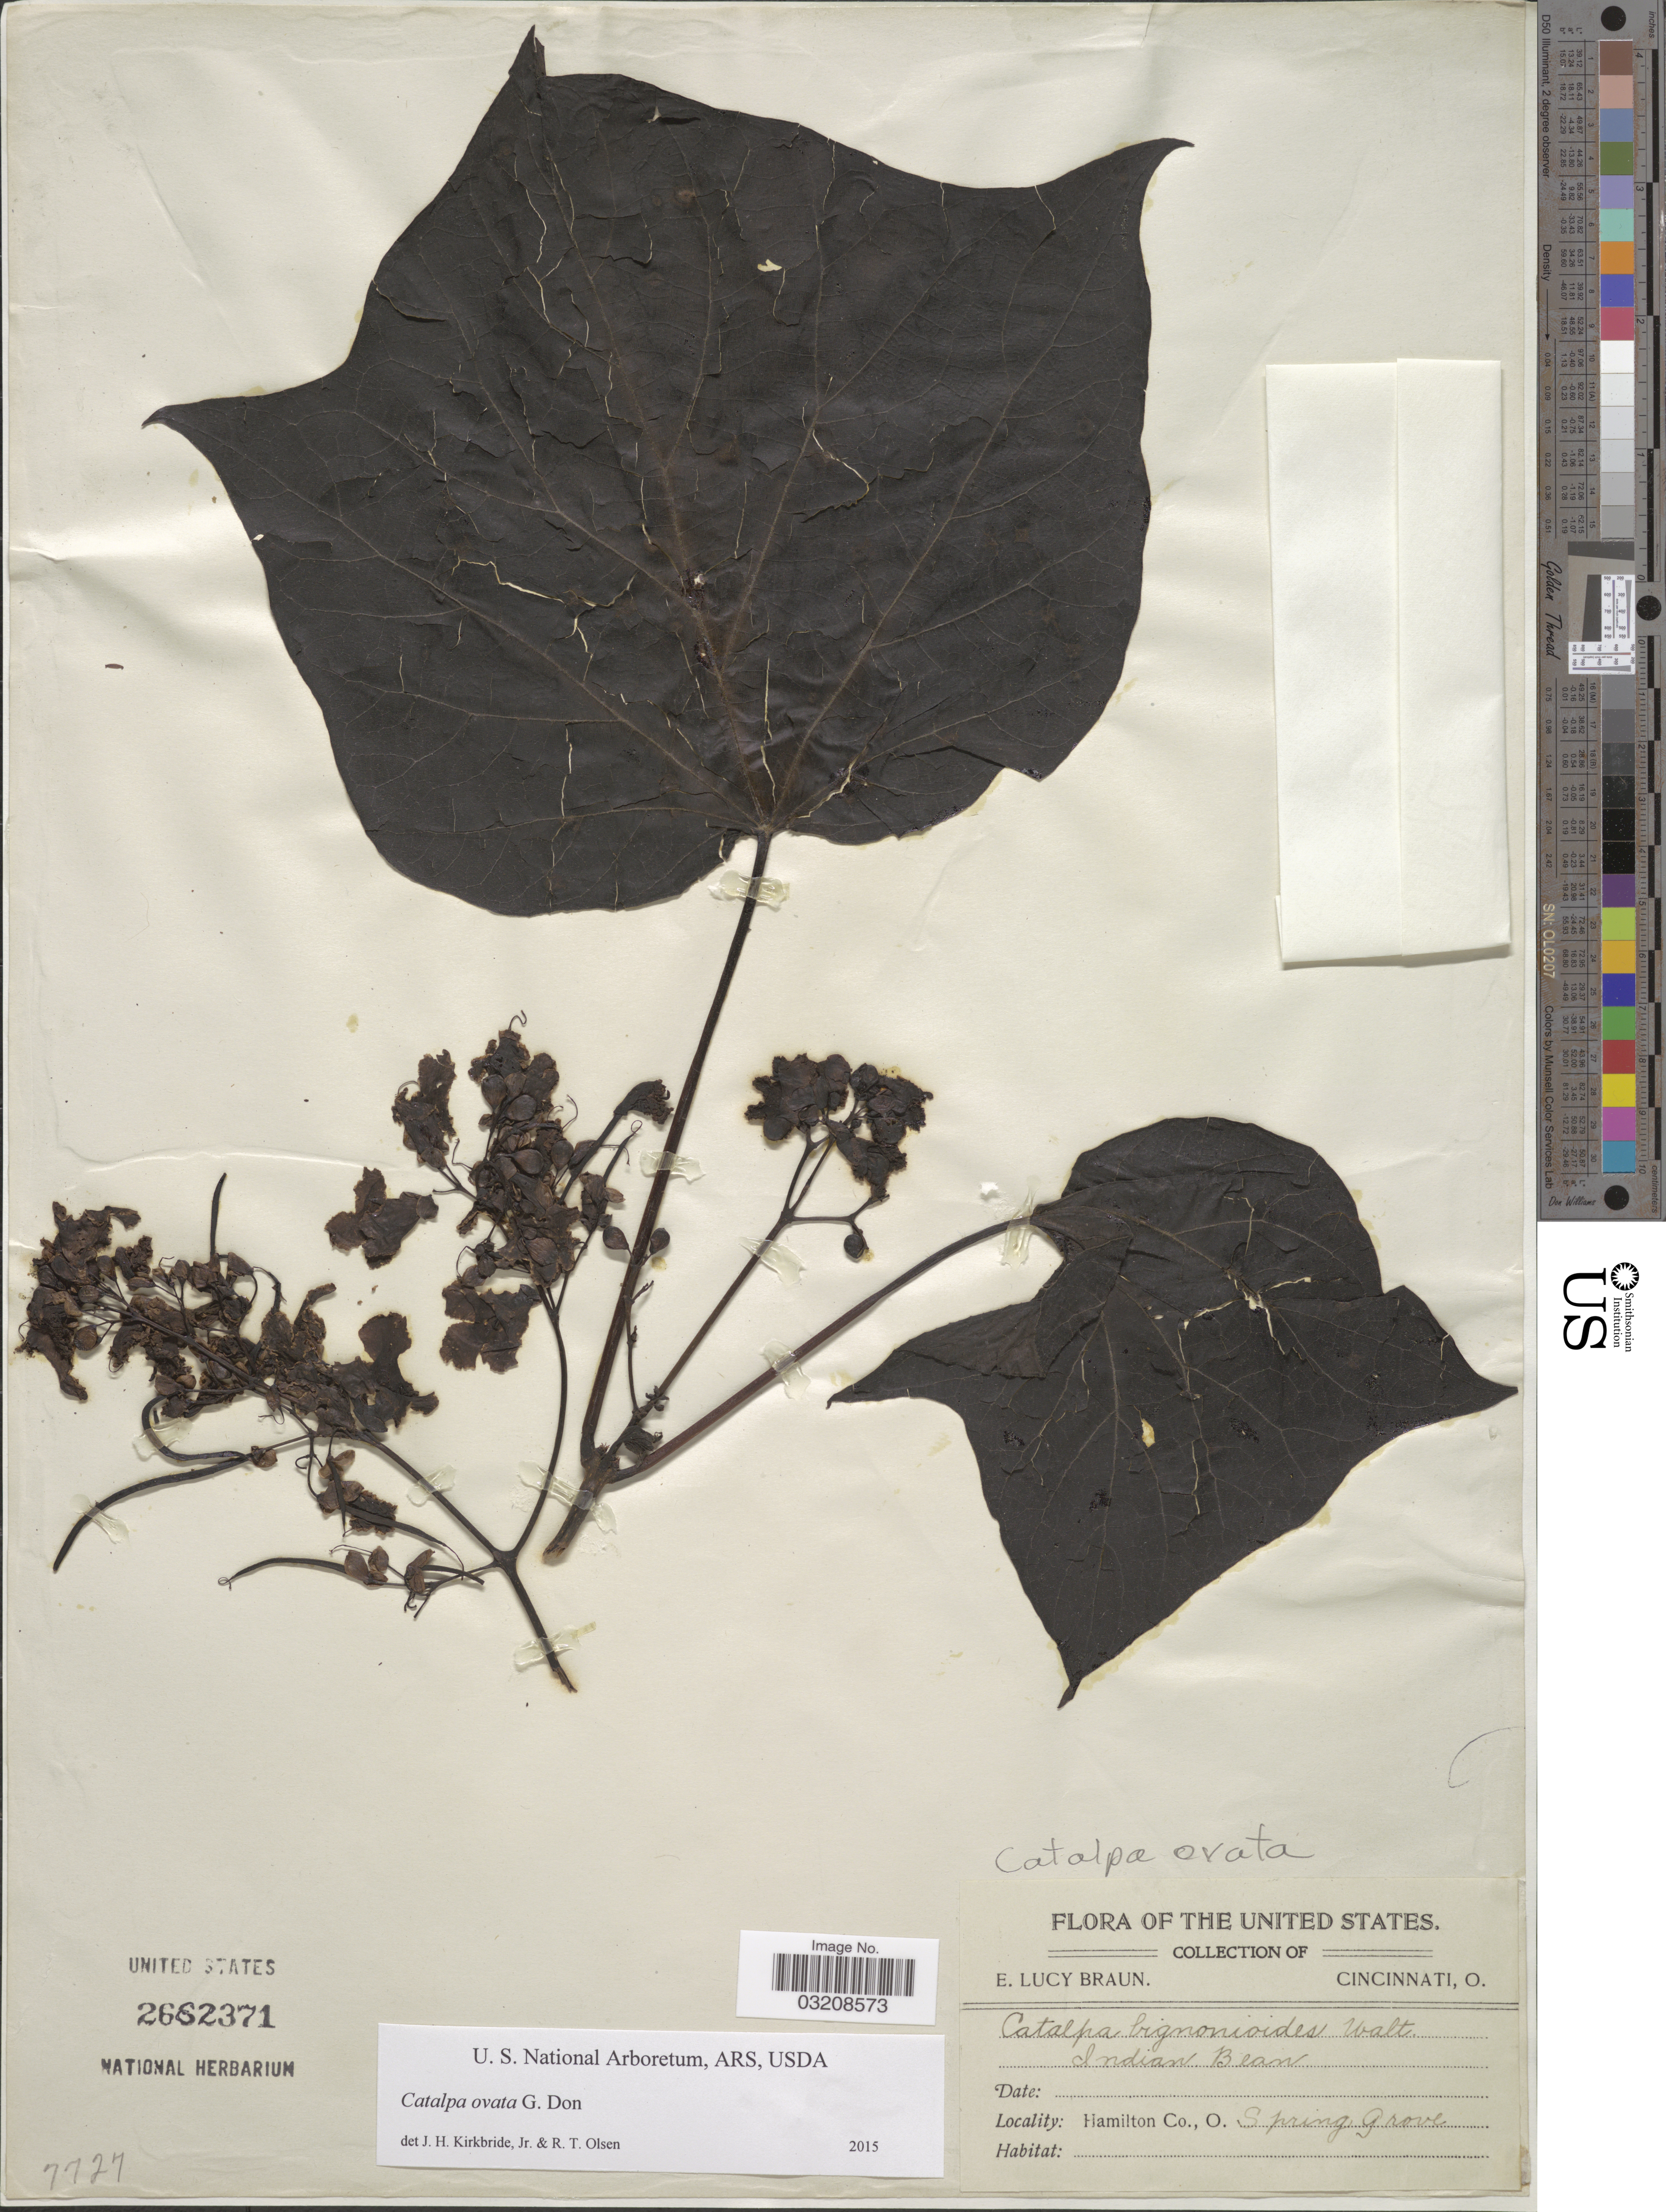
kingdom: Plantae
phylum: Tracheophyta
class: Magnoliopsida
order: Lamiales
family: Bignoniaceae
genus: Catalpa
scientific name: Catalpa ovata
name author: G. Don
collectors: E. L. Braun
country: United States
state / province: Ohio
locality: Hamilton Co., O. Spring Grove.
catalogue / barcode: US 2662371